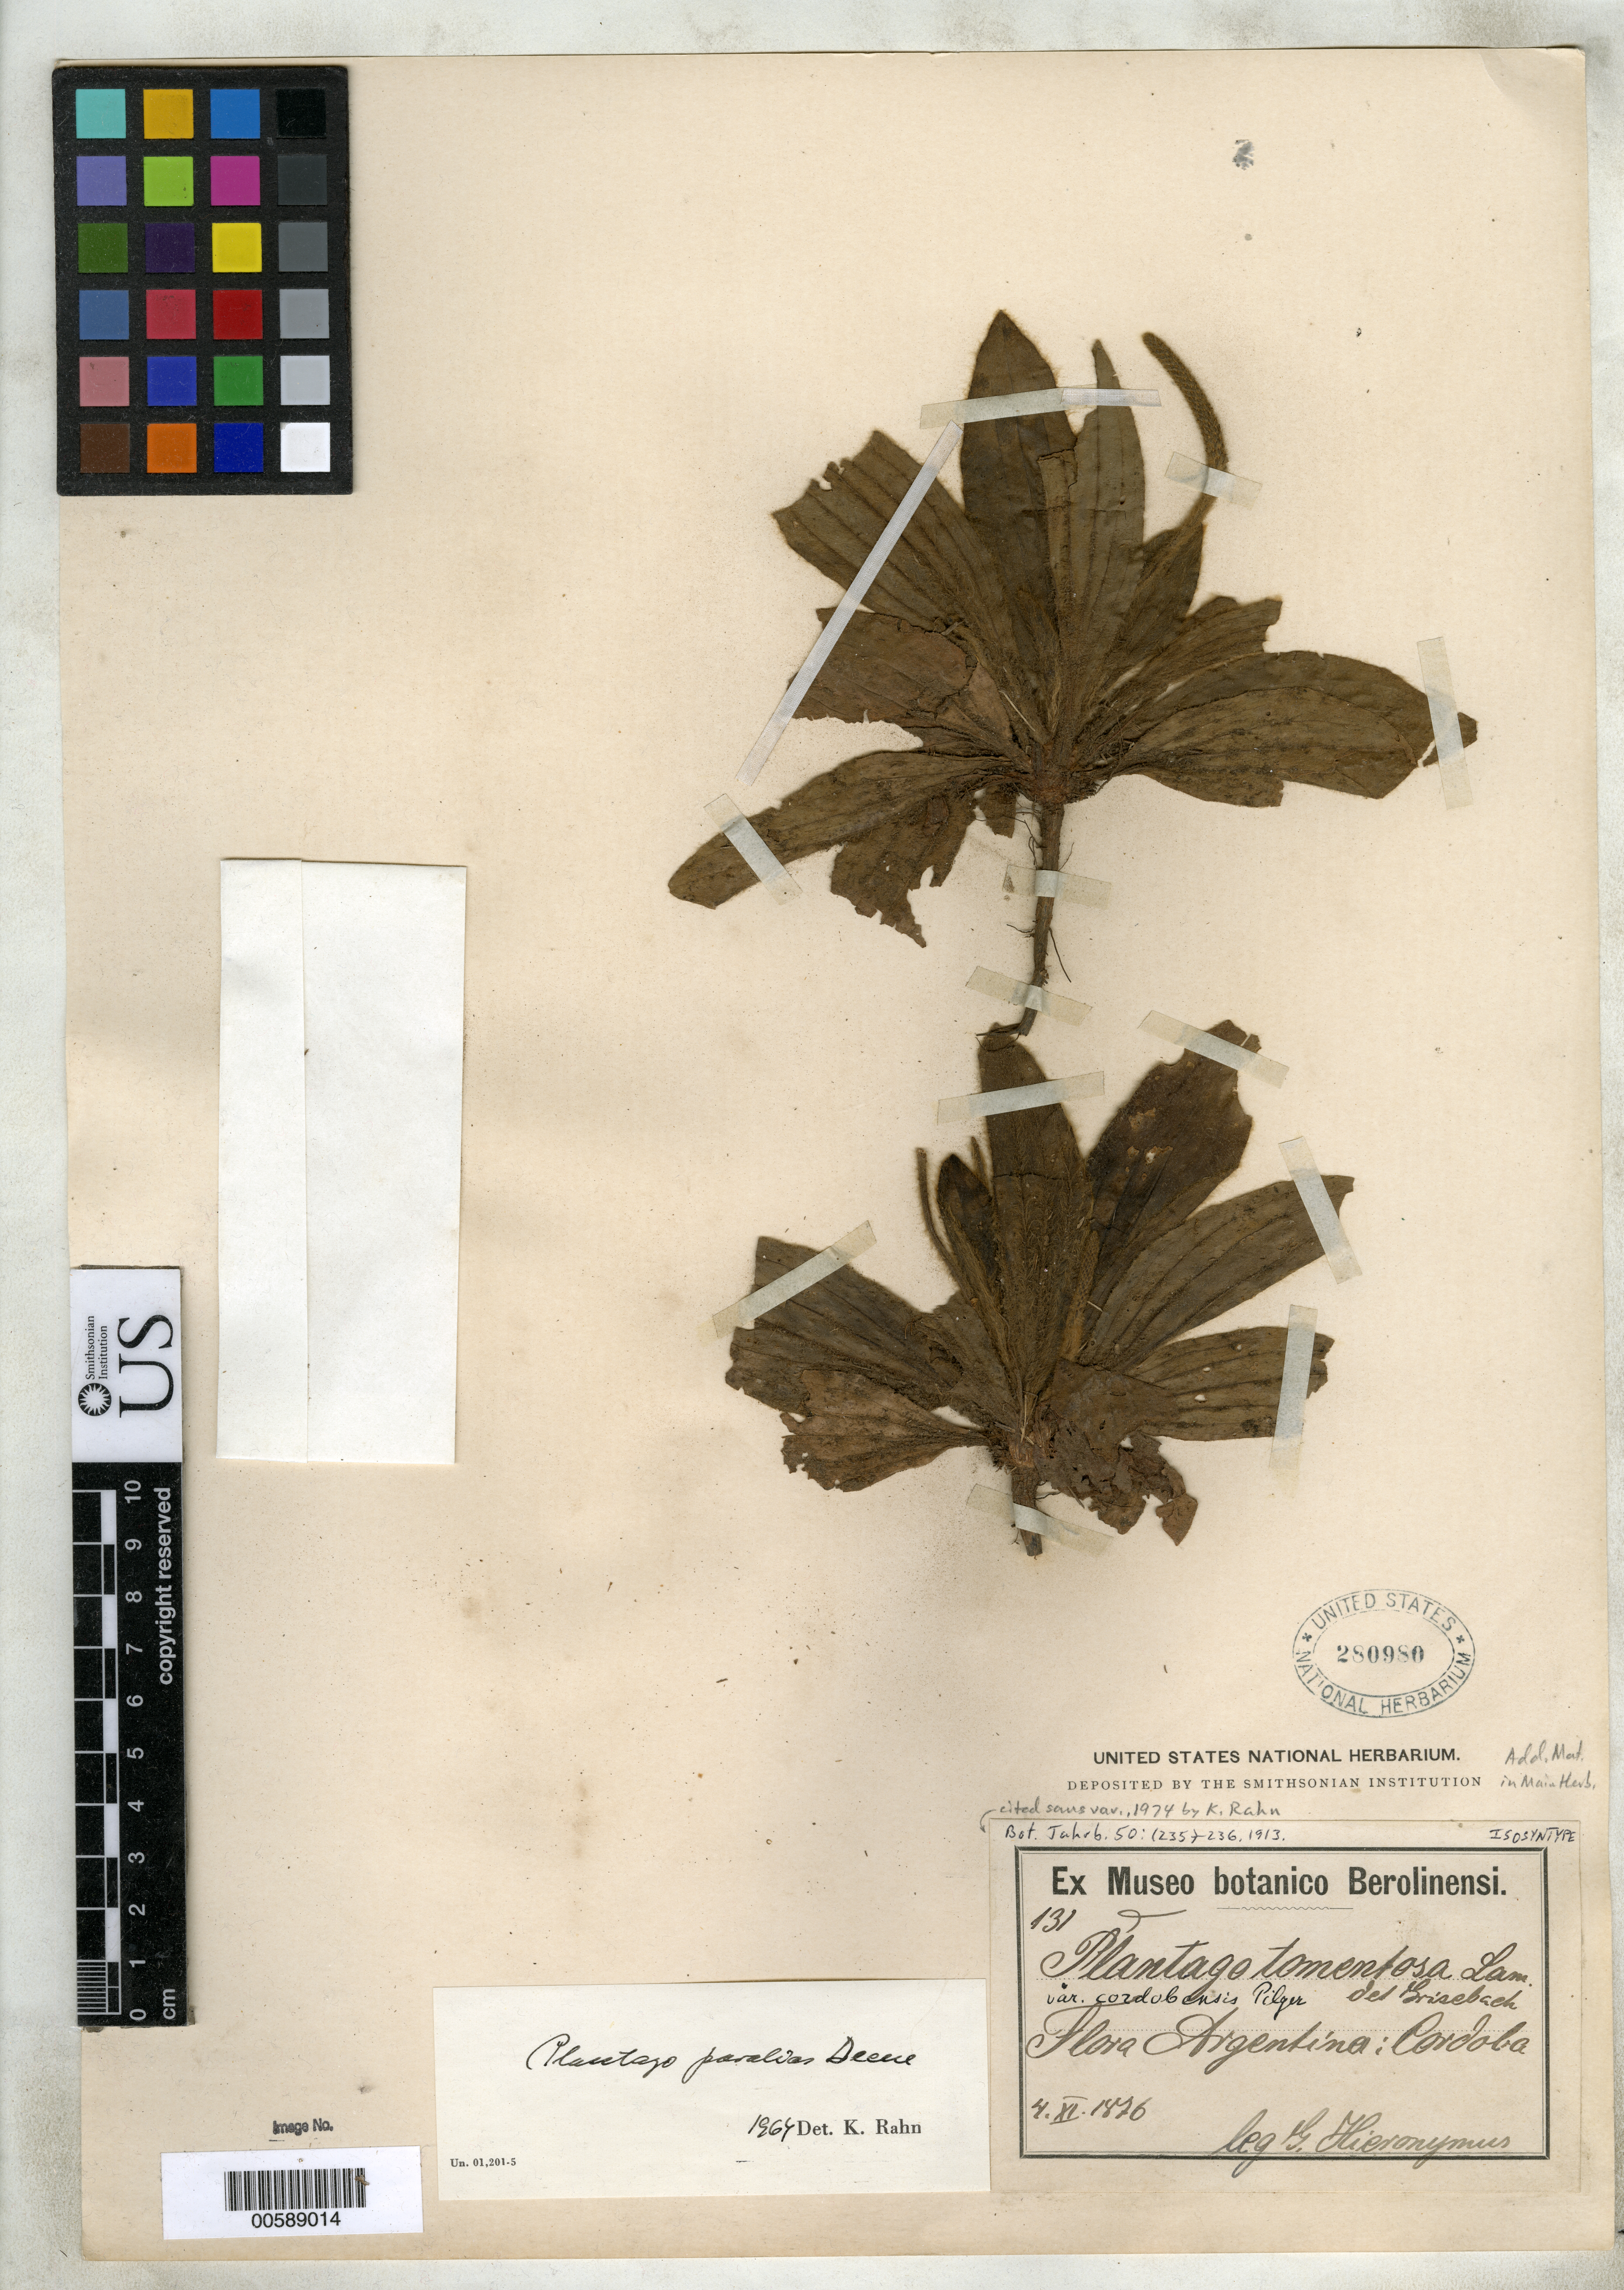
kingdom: Plantae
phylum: Tracheophyta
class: Magnoliopsida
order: Lamiales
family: Plantaginaceae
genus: Plantago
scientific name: Plantago tomentosa var. cordobensis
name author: Pilg.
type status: Isosyntype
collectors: G. H. Hieronymus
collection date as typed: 04 Nov 1876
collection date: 1876-11-04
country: Argentina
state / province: Córdoba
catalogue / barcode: US 280980